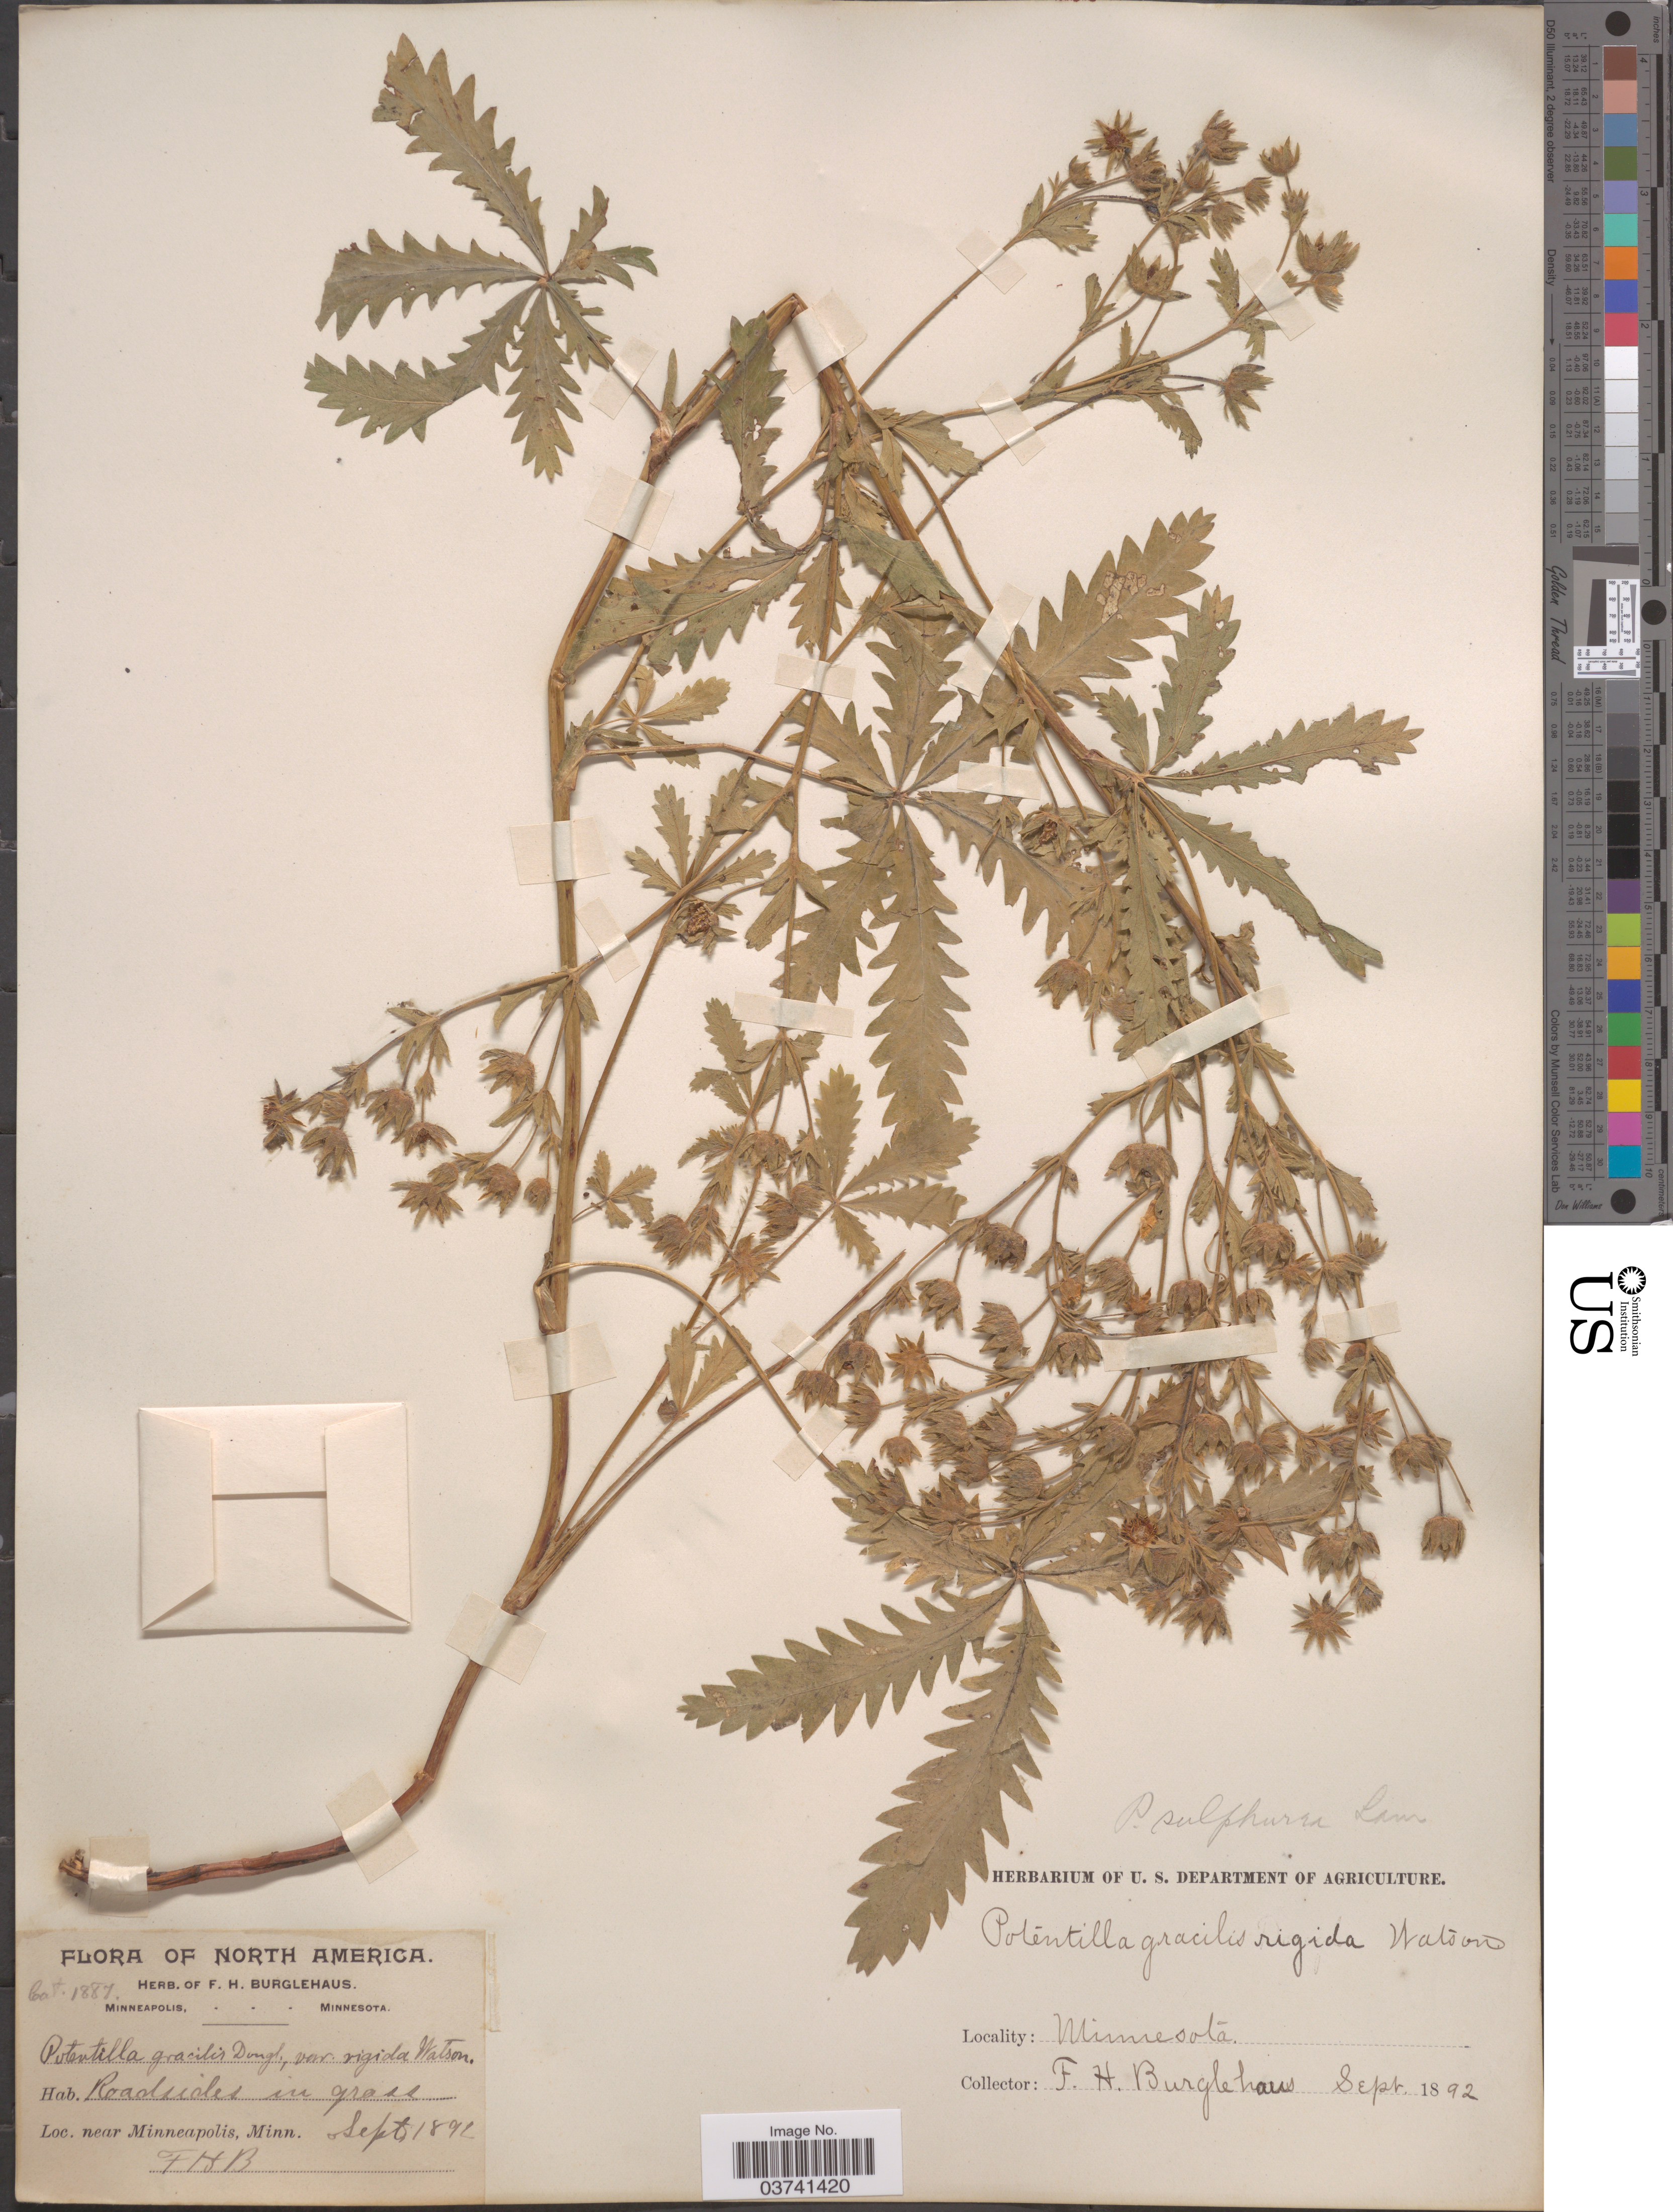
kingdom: Plantae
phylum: Tracheophyta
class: Magnoliopsida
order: Rosales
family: Rosaceae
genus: Potentilla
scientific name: Potentilla recta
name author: L.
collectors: F. Burglehaus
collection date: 1892-09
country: United States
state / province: Minnesota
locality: Roadsides in grass. Near Minneapolis.